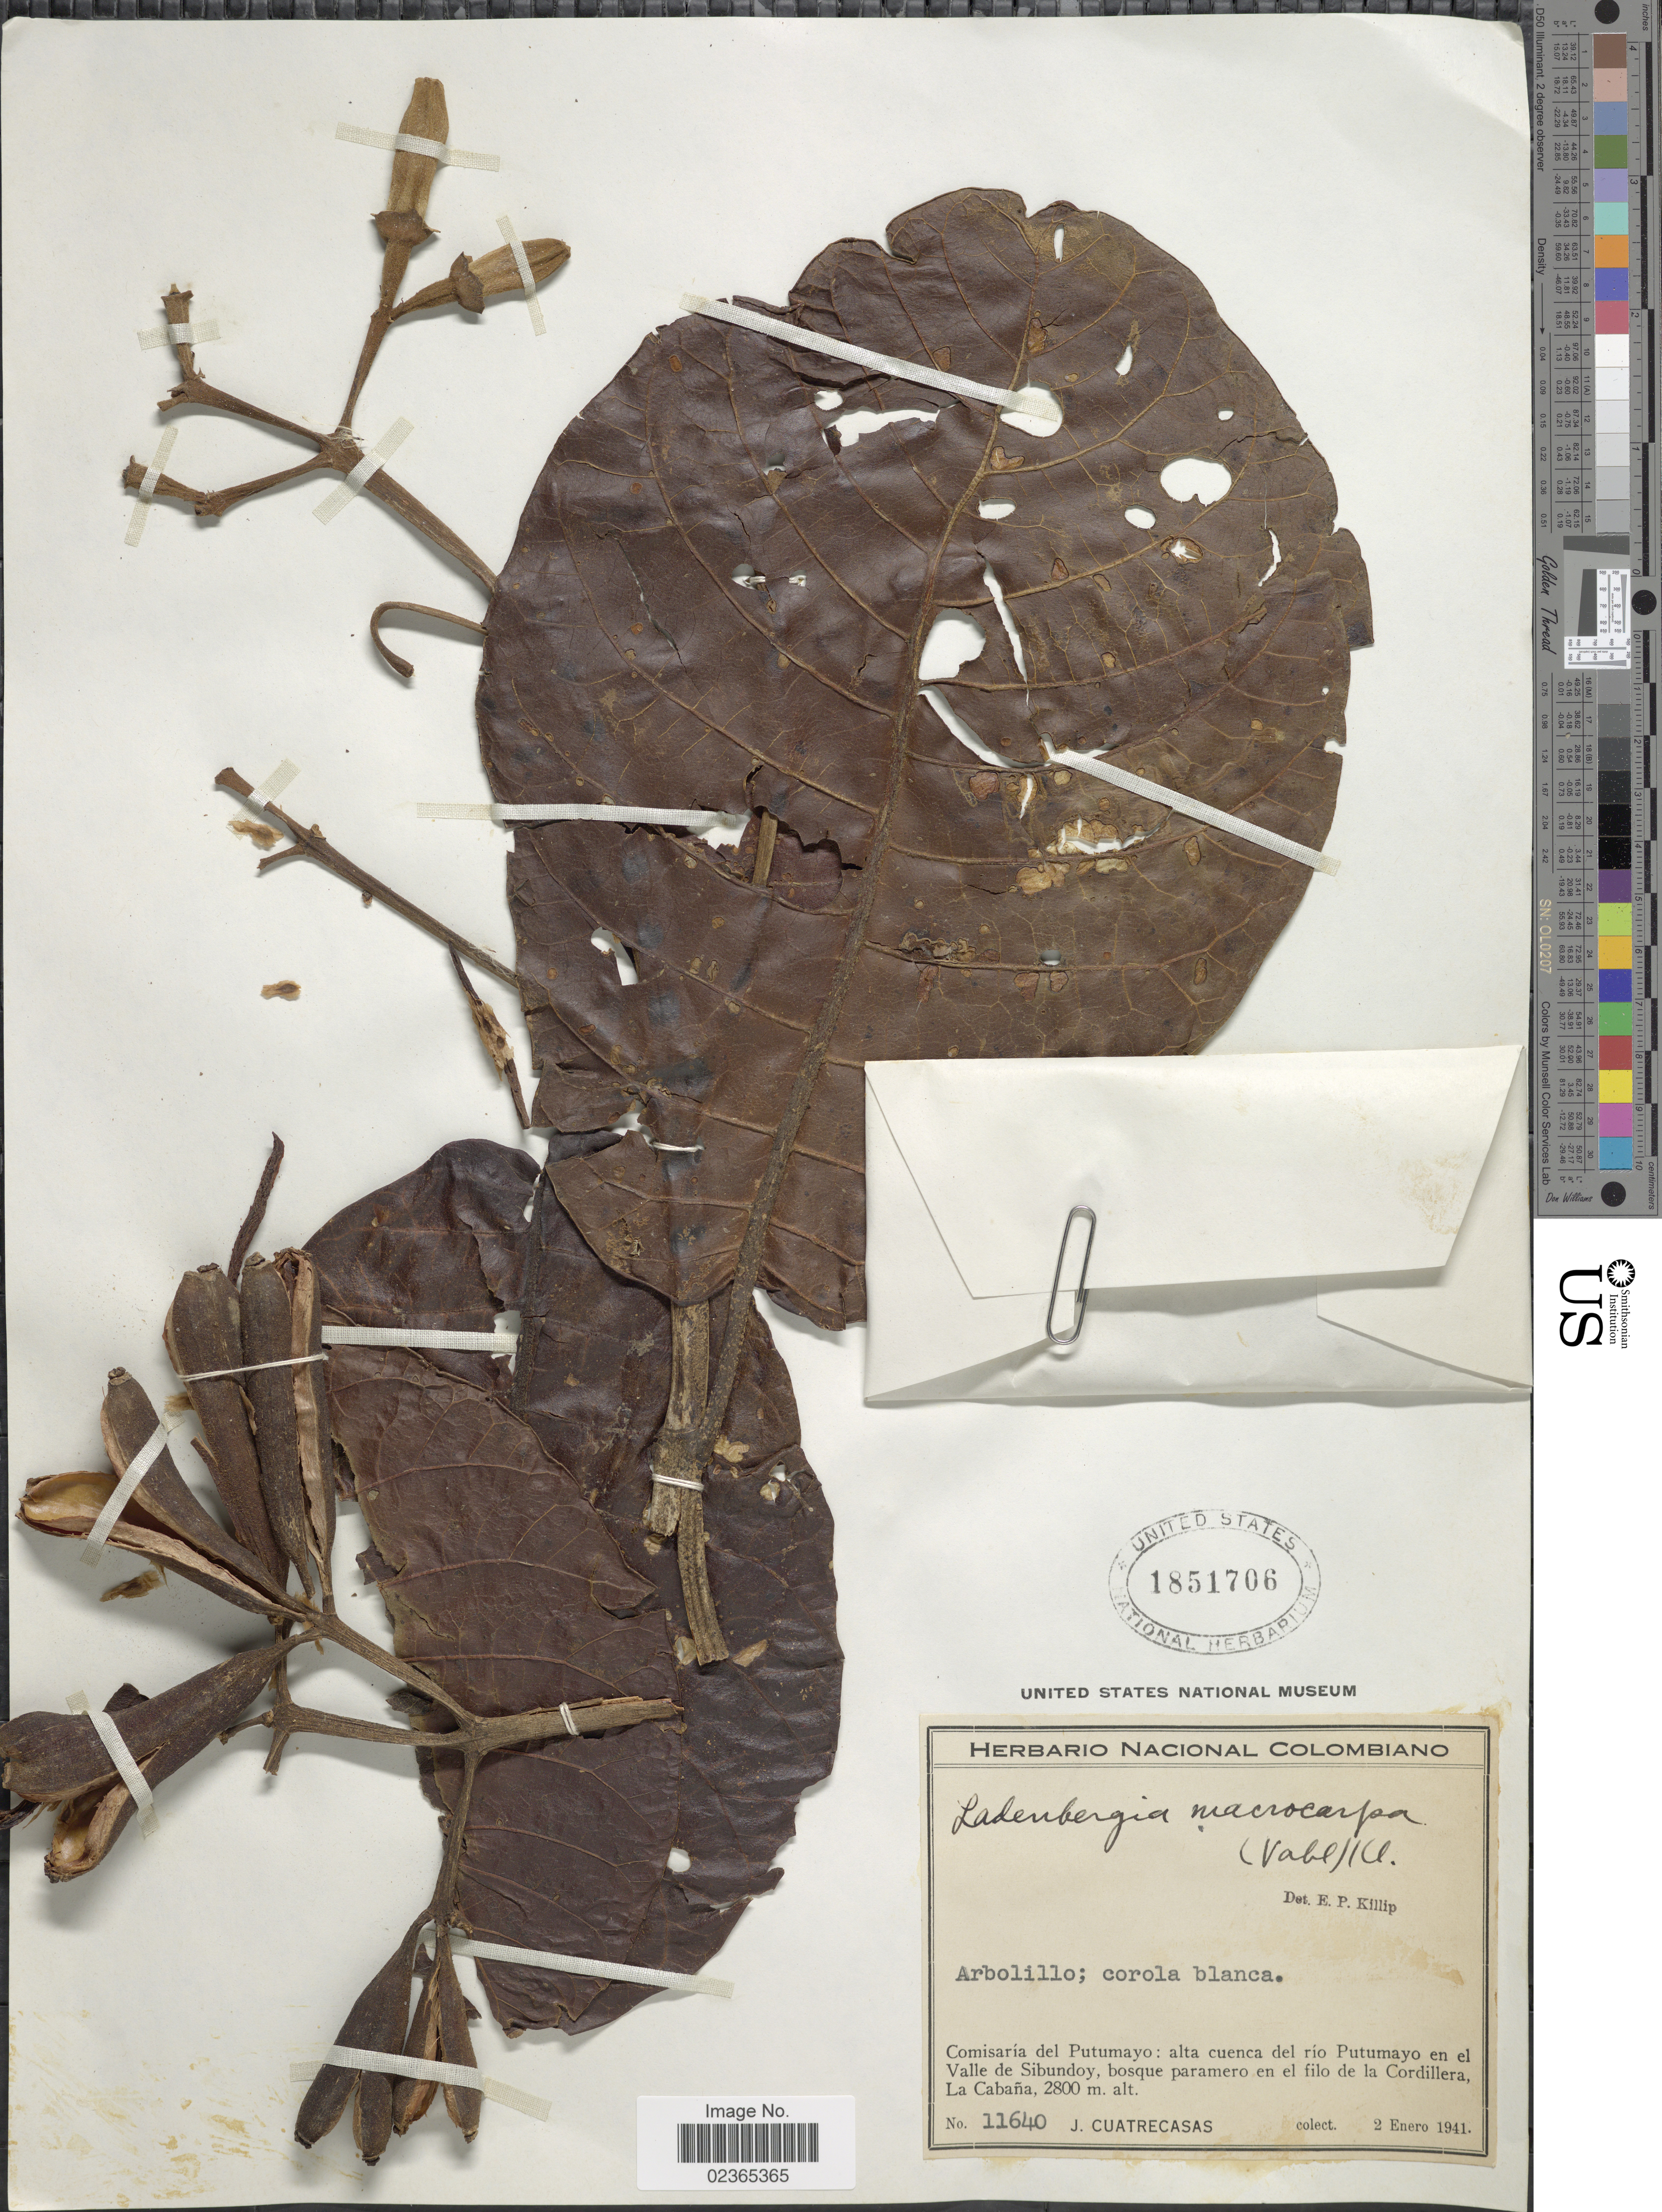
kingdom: Plantae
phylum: Tracheophyta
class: Magnoliopsida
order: Gentianales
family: Rubiaceae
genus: Ladenbergia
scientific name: Ladenbergia macrocarpa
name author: (Vahl) Klotzsch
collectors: J. Cuatrecasas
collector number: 11640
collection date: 1941-01-02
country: Colombia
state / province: Putumayo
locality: Comisaeia del Putumayo. Alta cuenca del rio Putumayo en el Valle de Sibundoy, bosque paramero en el filo de la Cordillera, La Cabana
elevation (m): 2800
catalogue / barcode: US 1851706